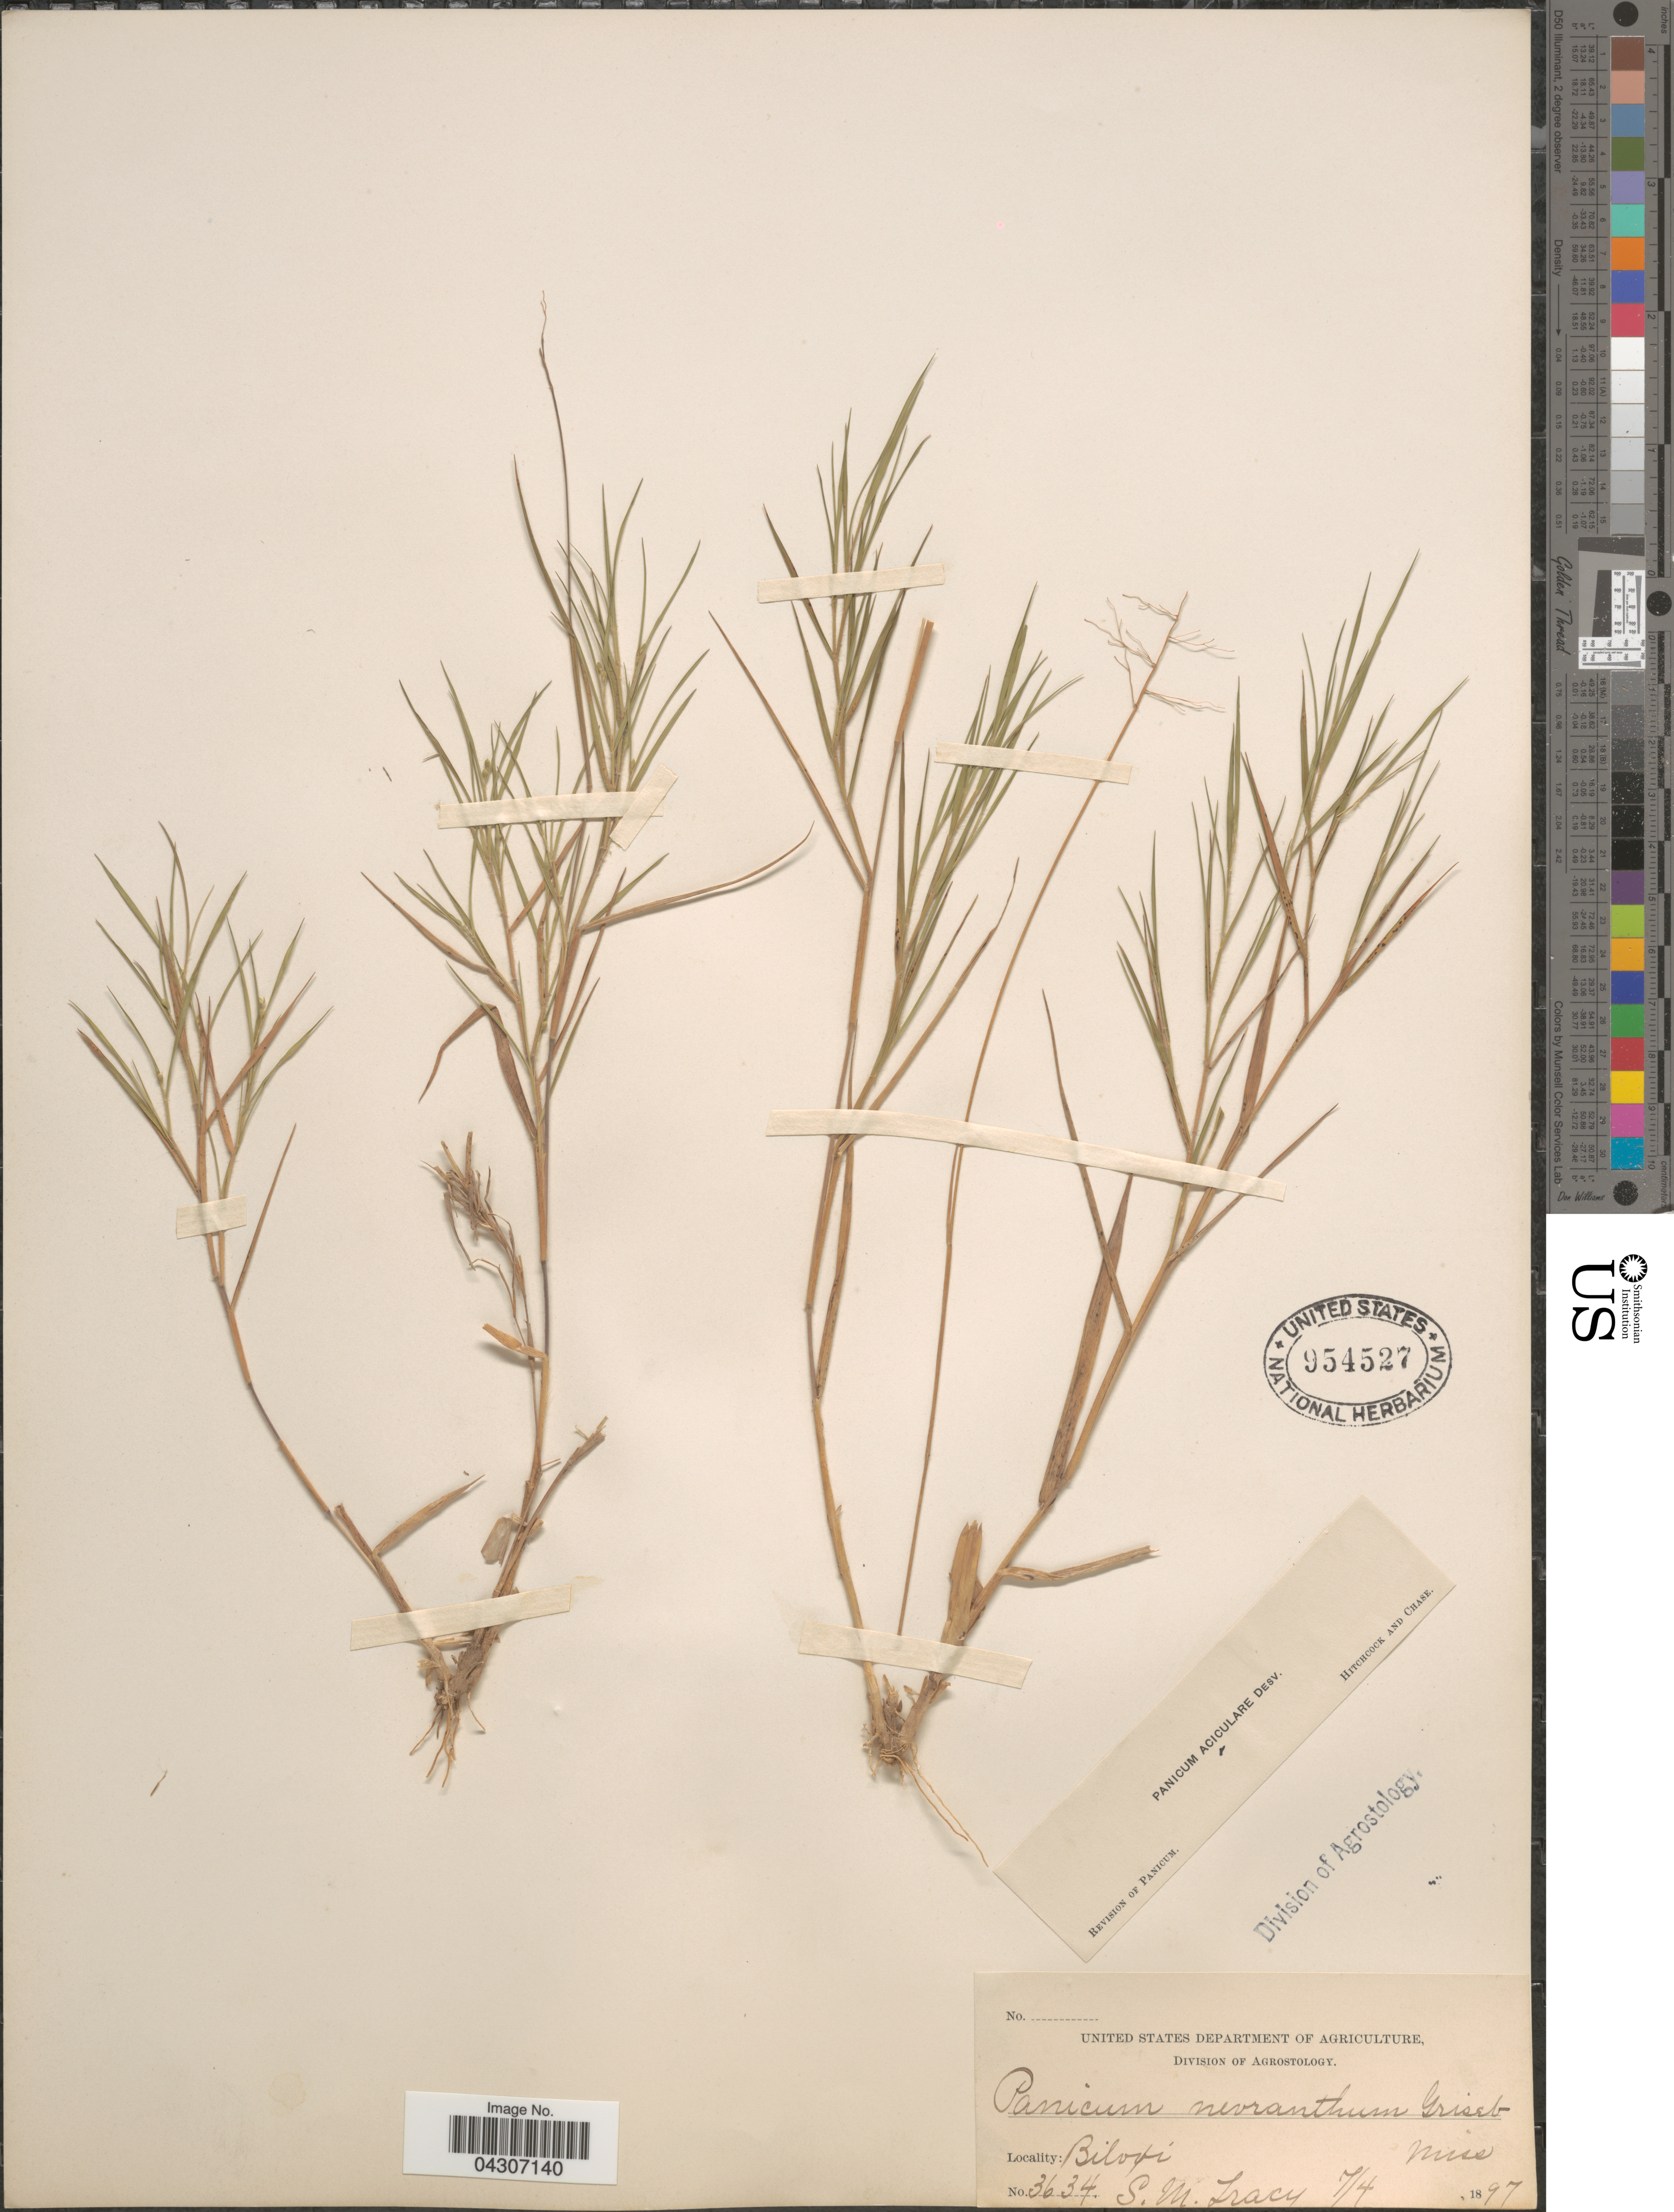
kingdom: Plantae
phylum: Tracheophyta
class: Liliopsida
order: Poales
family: Poaceae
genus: Dichanthelium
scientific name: Dichanthelium aciculare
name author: (Desv. ex Poir.) Gould & C.A. Clark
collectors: S. M. Tracy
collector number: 3634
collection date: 1897-07-04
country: United States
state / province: Mississippi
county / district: Harrison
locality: Biloxi.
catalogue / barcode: US 954527